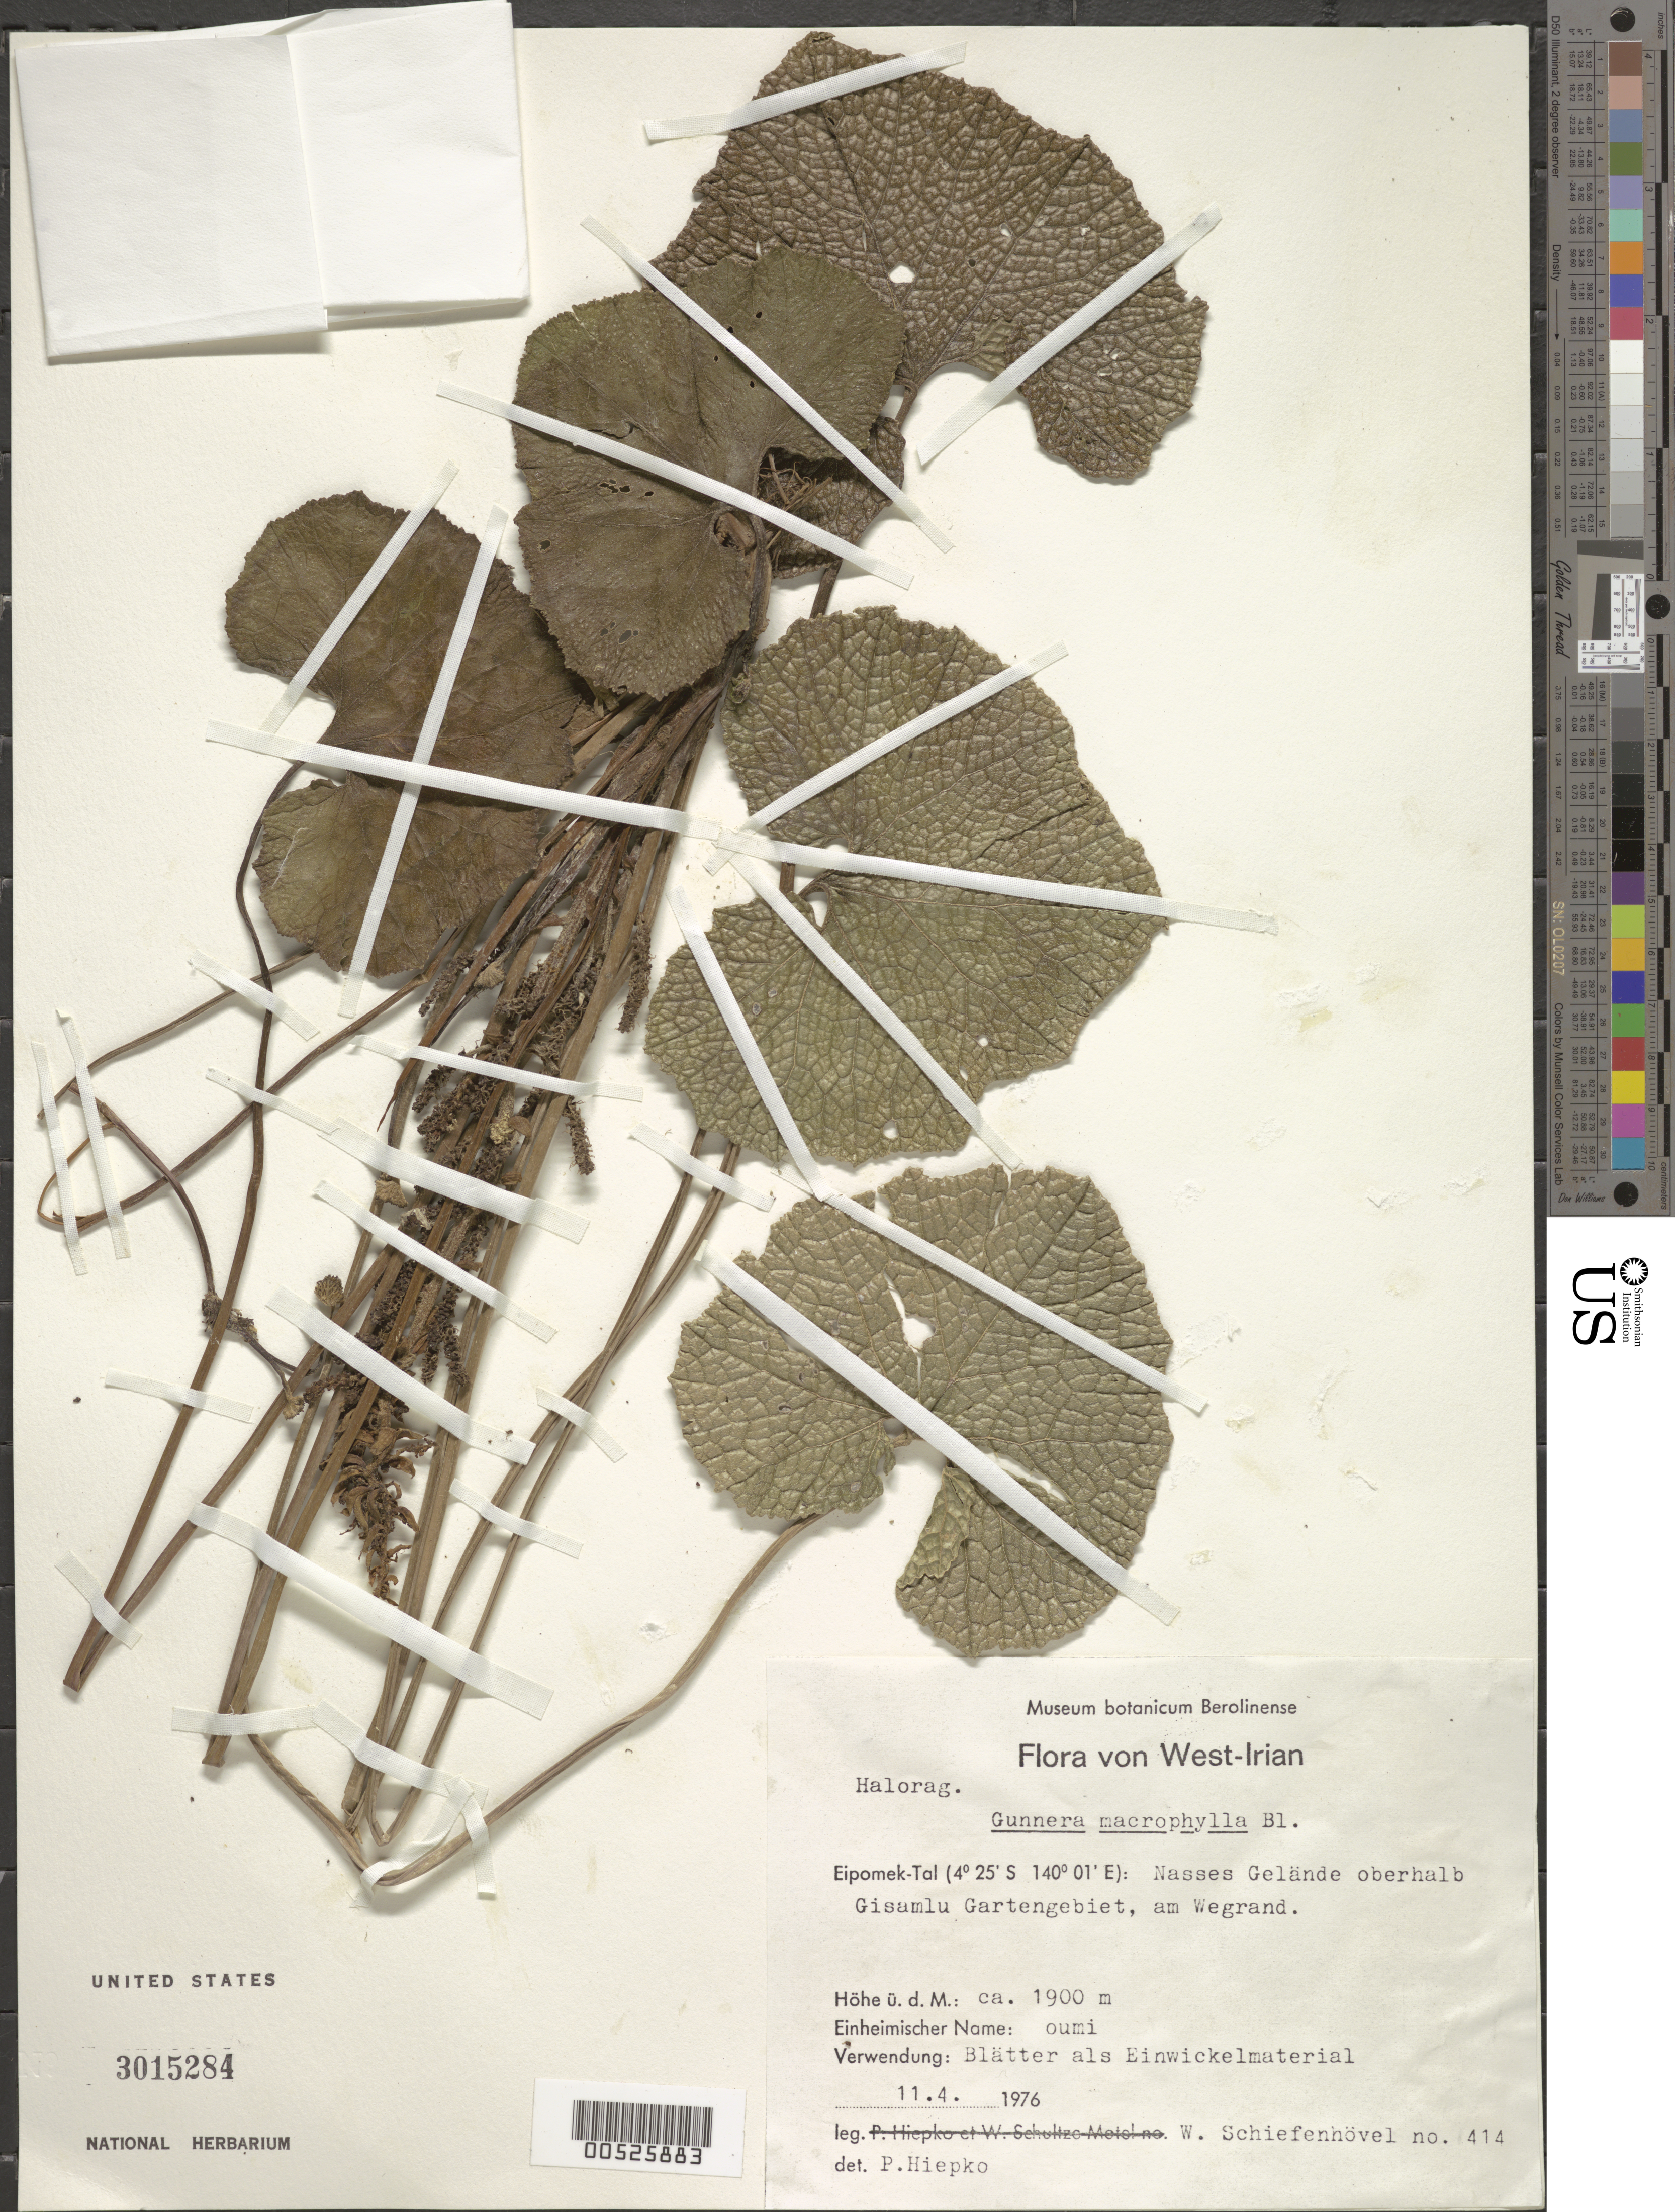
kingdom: Plantae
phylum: Tracheophyta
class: Magnoliopsida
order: Gunnerales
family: Gunneraceae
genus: Gunnera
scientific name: Gunnera macrophylla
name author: Blume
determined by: Hiepko, P. H.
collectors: W. Schiefenhövel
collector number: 414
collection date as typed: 11 Apr 1976 or 04 Nov 1976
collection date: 1976-04-11 or 1976-11-04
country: Indonesia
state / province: Papua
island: New Guinea Island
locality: Eipomek-Tal: Nasses Gelände oberhalb Gisamlu Gartengebiet, am Wegrand. [Province: Irian Barat = Irian Jaya.] Irian Jaya.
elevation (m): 1900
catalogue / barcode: US 3015284